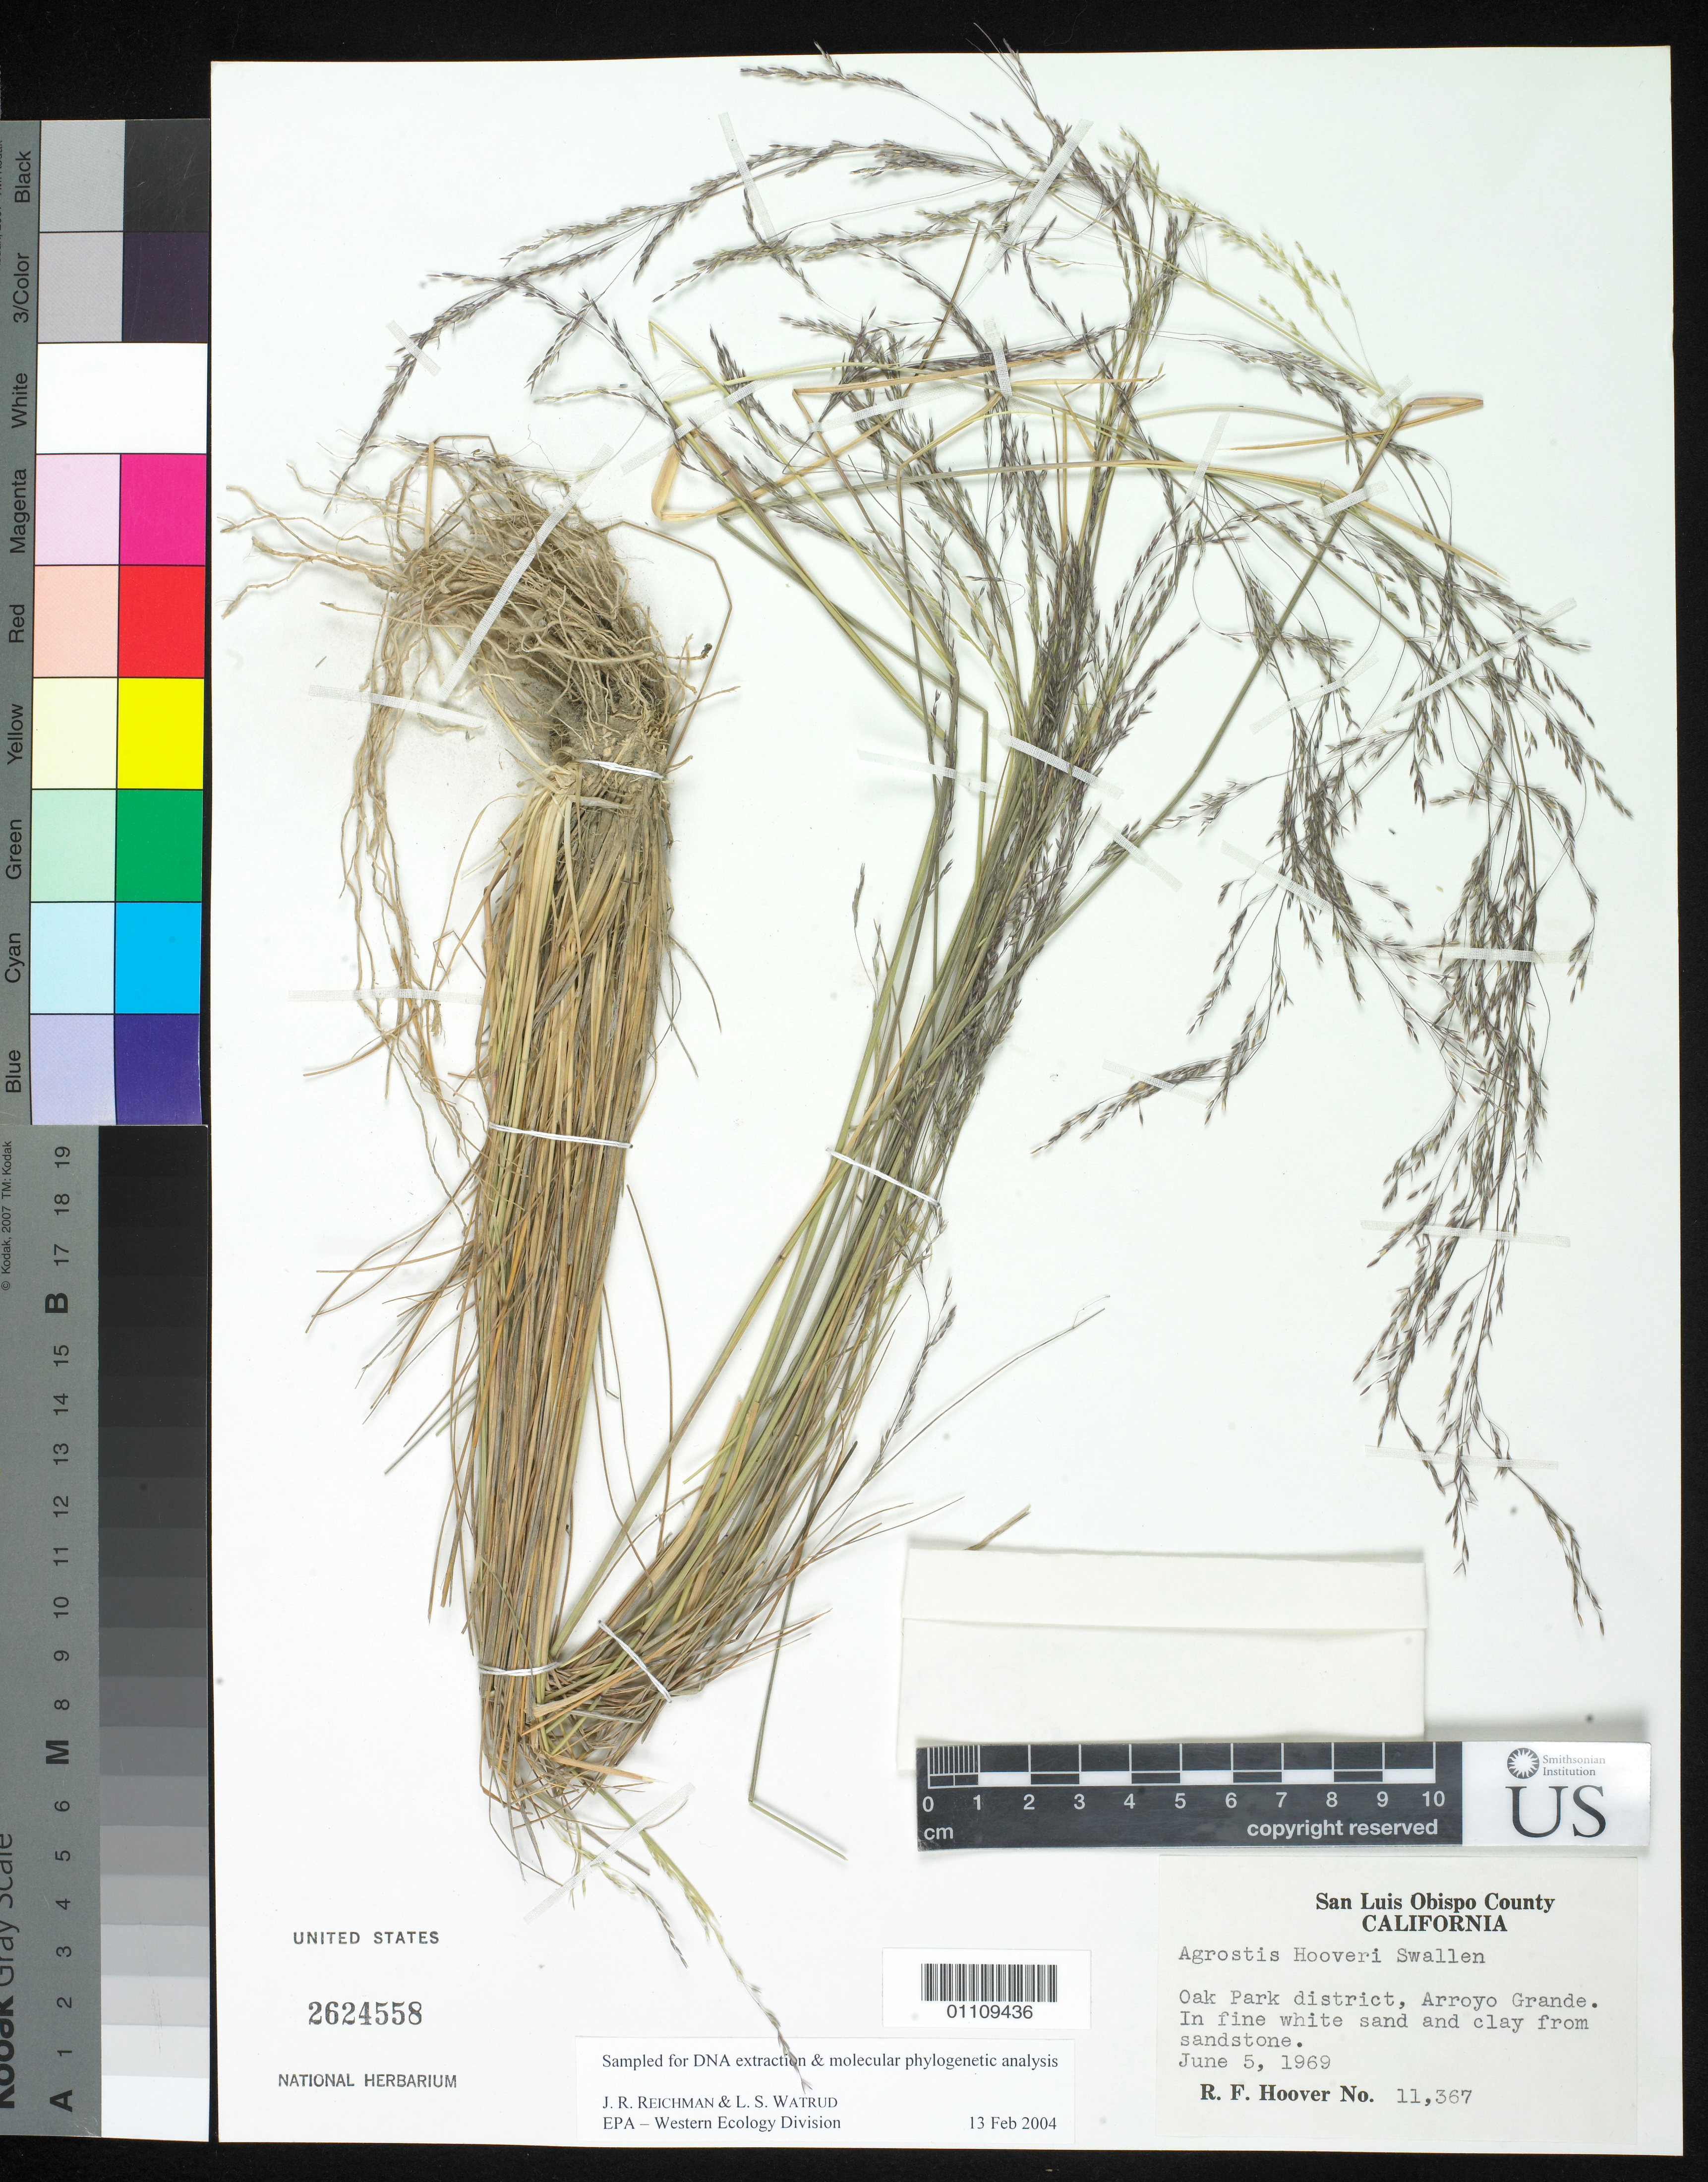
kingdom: Plantae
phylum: Tracheophyta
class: Liliopsida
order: Poales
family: Poaceae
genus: Agrostis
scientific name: Agrostis hooveri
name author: Swallen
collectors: R. F. Hoover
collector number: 11367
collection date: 1969-06-05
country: United States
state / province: California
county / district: San Luis Obispo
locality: Oak Park district, Arroyo Grande.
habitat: In fine white sand and clay from sandstone.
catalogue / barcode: US 2624558